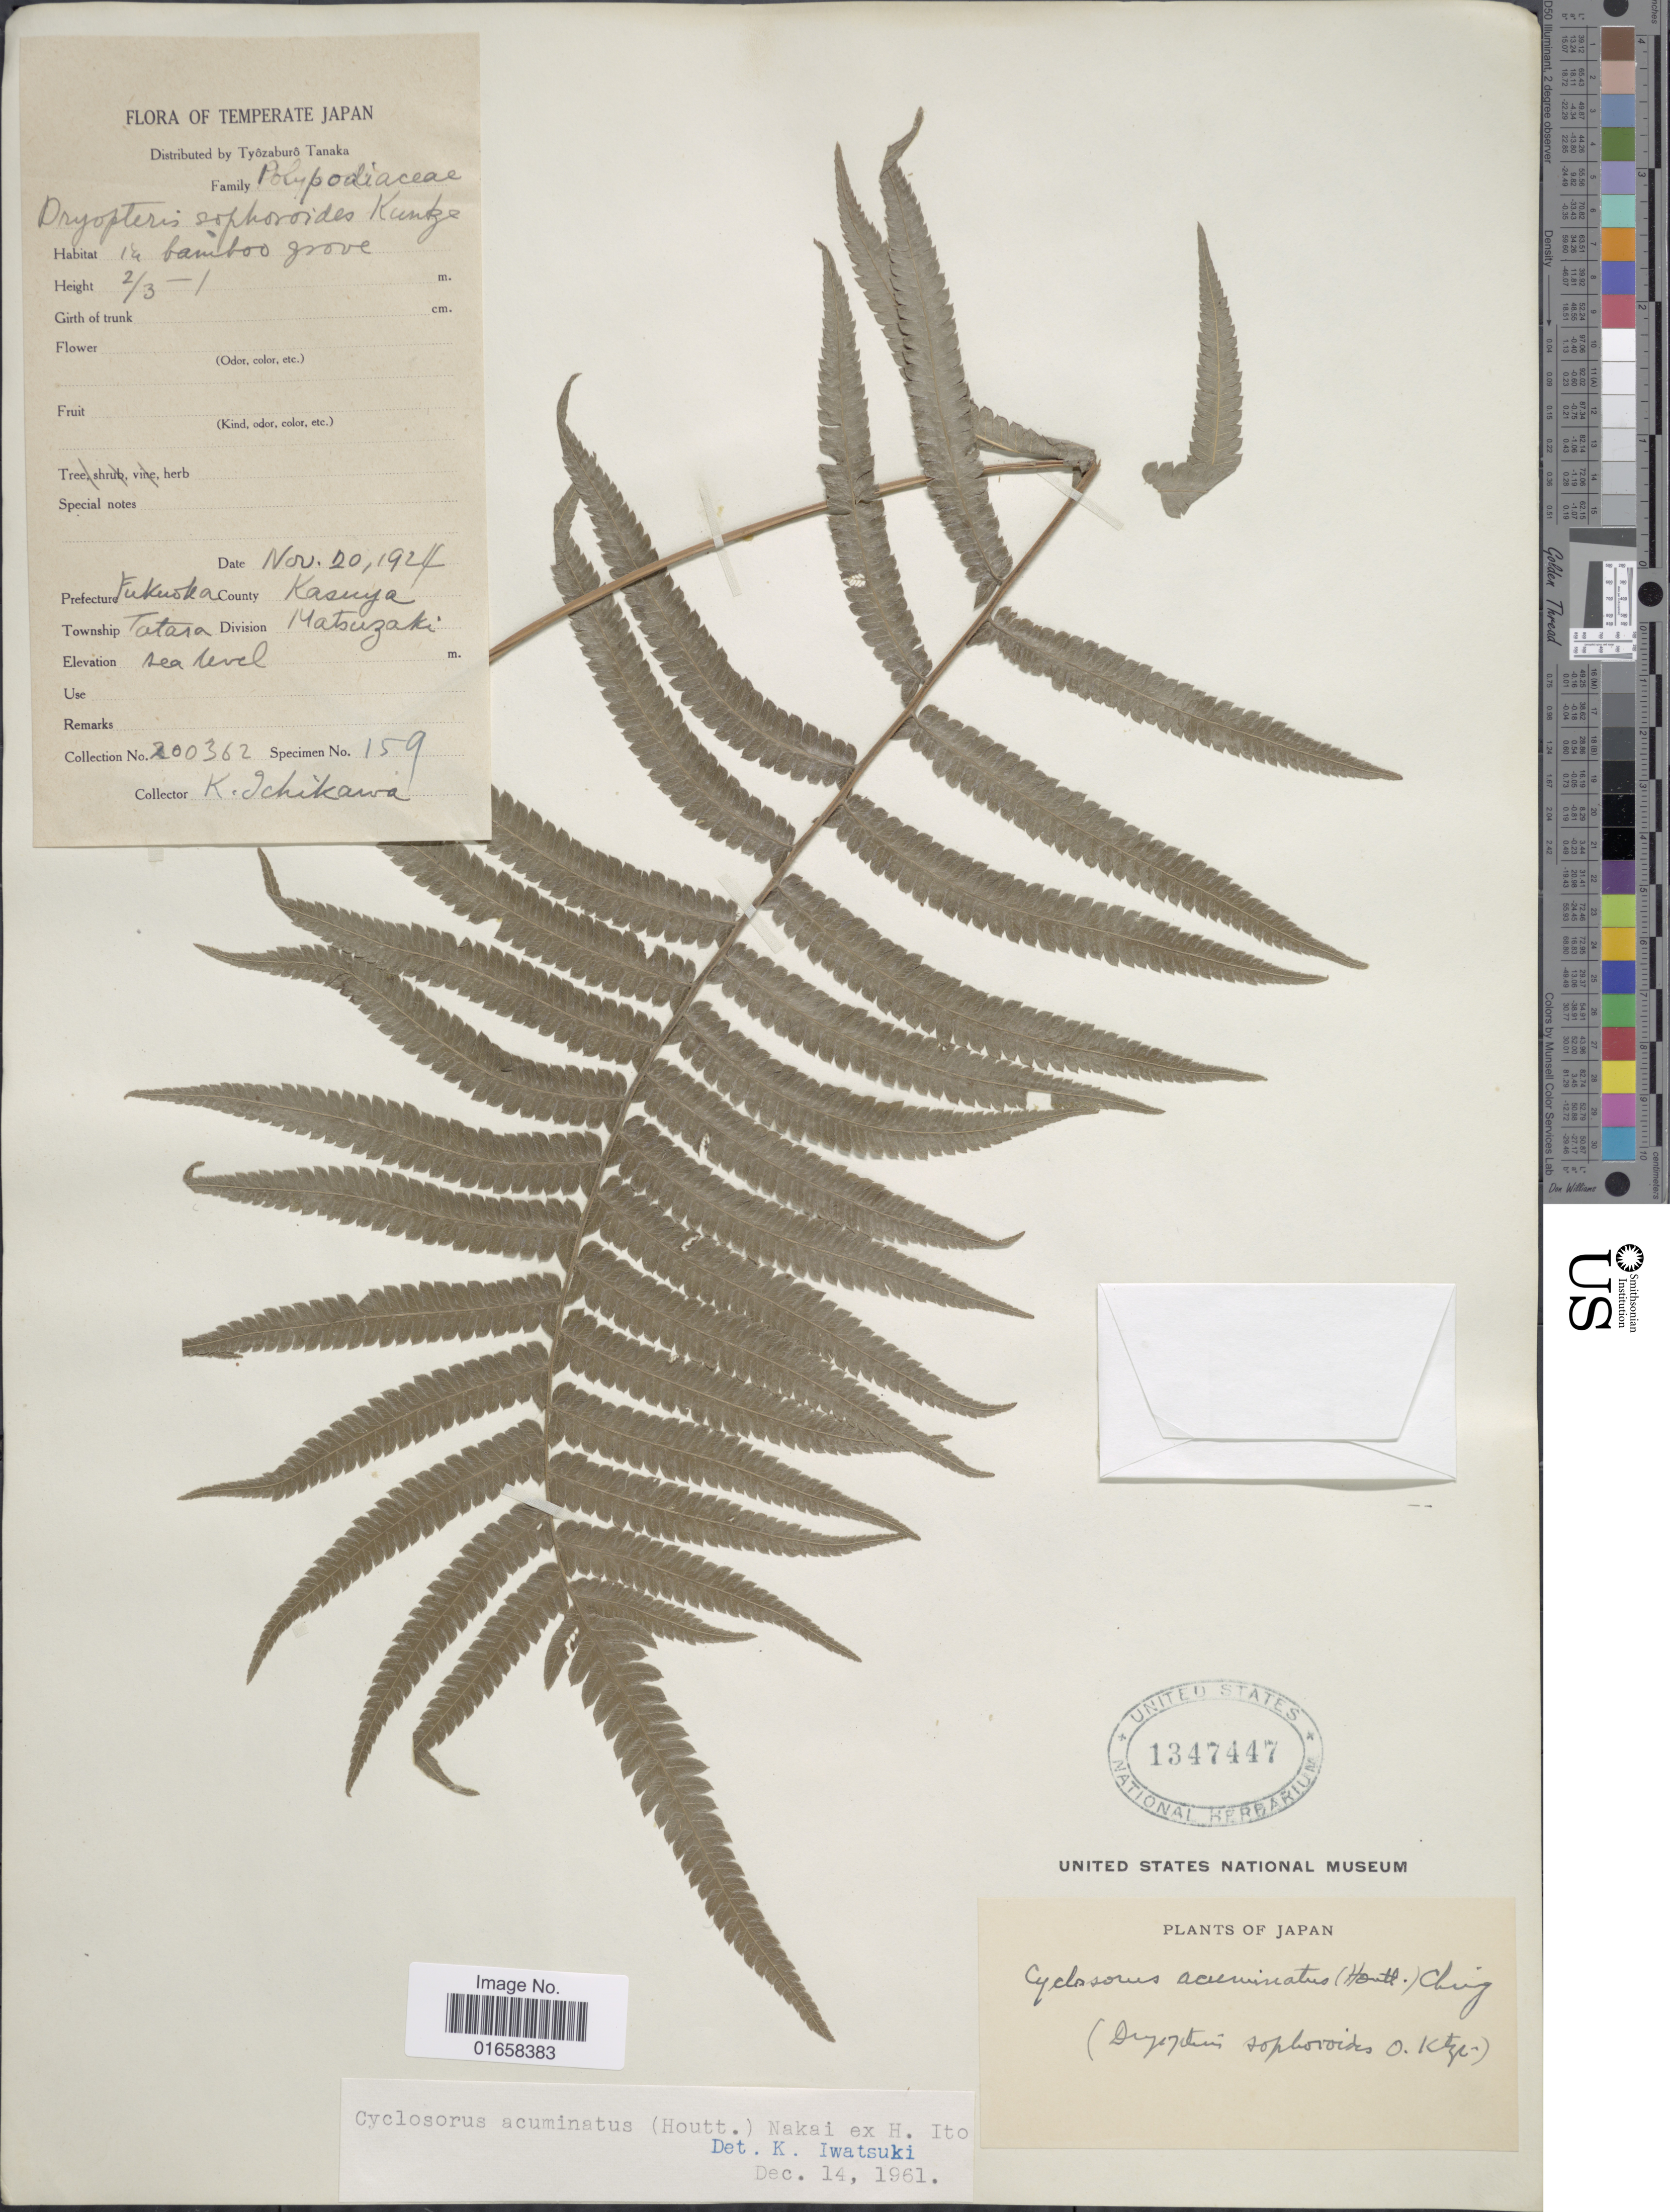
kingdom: Plantae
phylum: Tracheophyta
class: Polypodiopsida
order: Polypodiales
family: Thelypteridaceae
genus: Christella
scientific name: Christella acuminata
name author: (Houtt.) H. Lév.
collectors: K. Ichikawa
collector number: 200362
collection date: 1924-11-20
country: Japan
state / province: Hukuoka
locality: Temperate Japan. Prefecture: Fukuoka. County: Kasuya. Township: Tatara. Division: Matsuzaki.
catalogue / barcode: US 147447